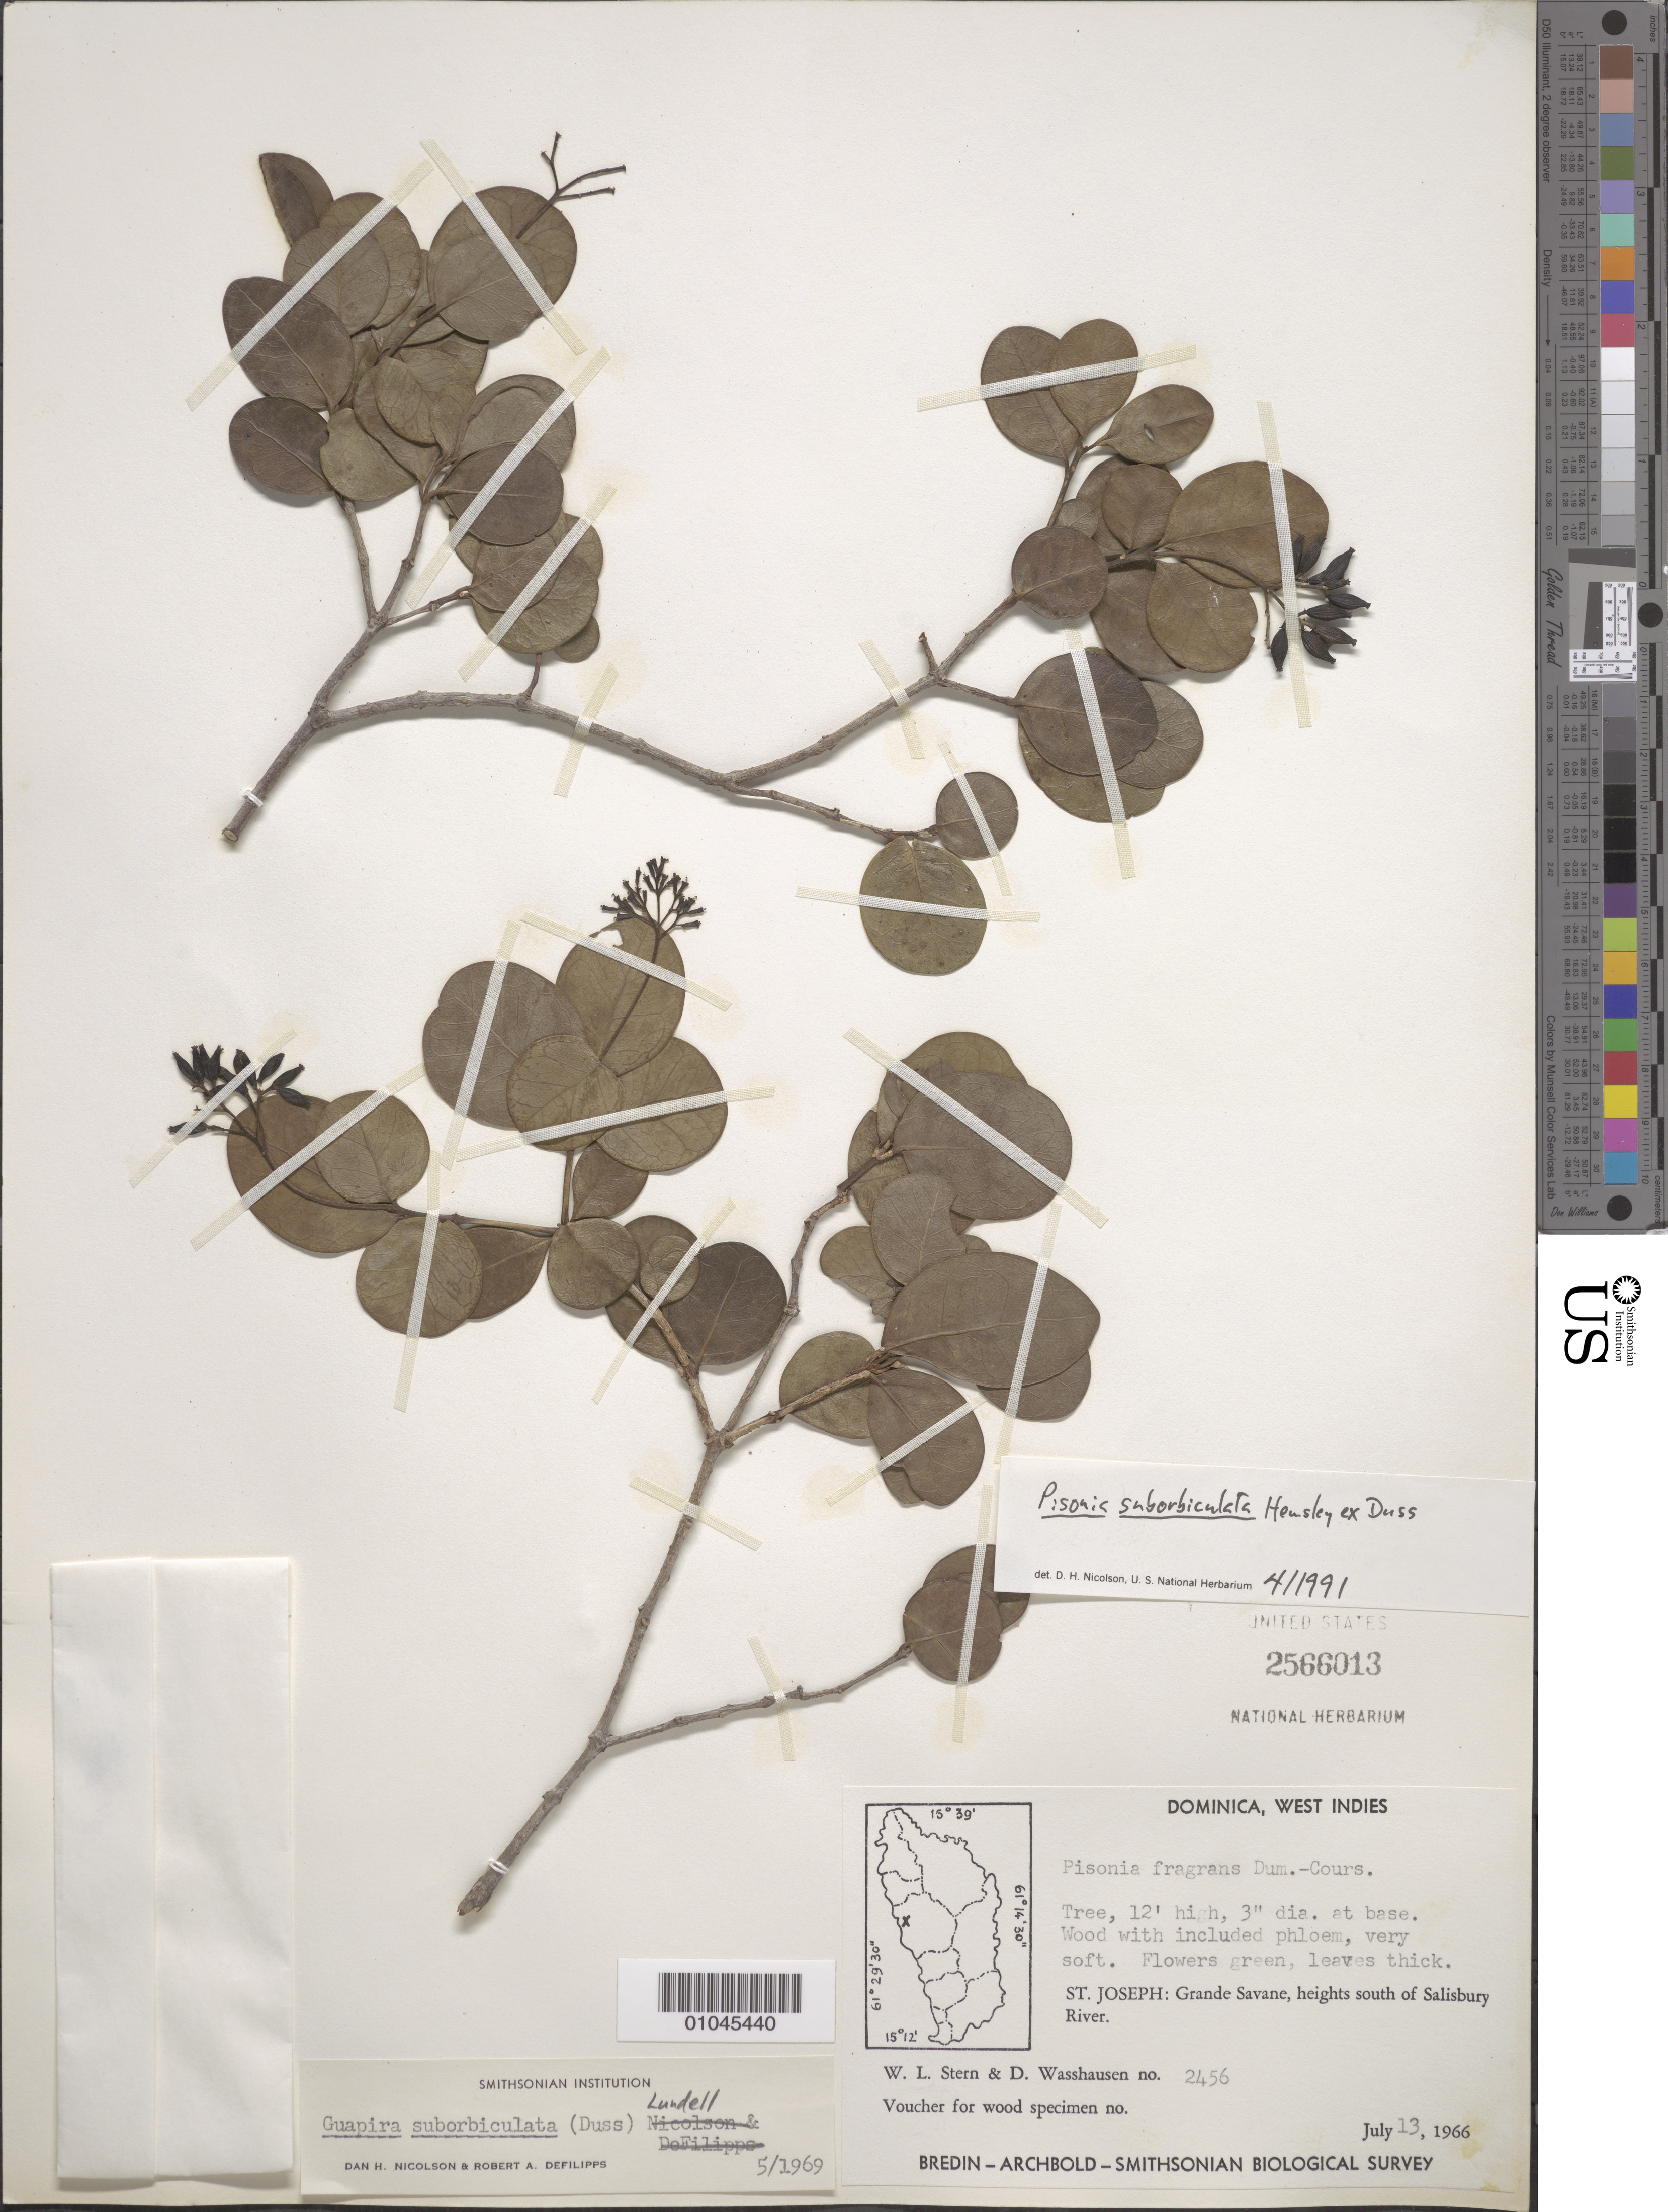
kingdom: Plantae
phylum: Tracheophyta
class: Magnoliopsida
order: Caryophyllales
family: Nyctaginaceae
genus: Pisonia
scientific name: Pisonia suborbiculata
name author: Duss ex Hemsl.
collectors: W. L. Stern & D. C. Wasshausen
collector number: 2456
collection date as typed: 13 Jul 1966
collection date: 1966-07-13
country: Dominica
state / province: St. Joseph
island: Dominica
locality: St. Joseph: Grande Savane, heights south of Salisbury River.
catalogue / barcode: US 2566013